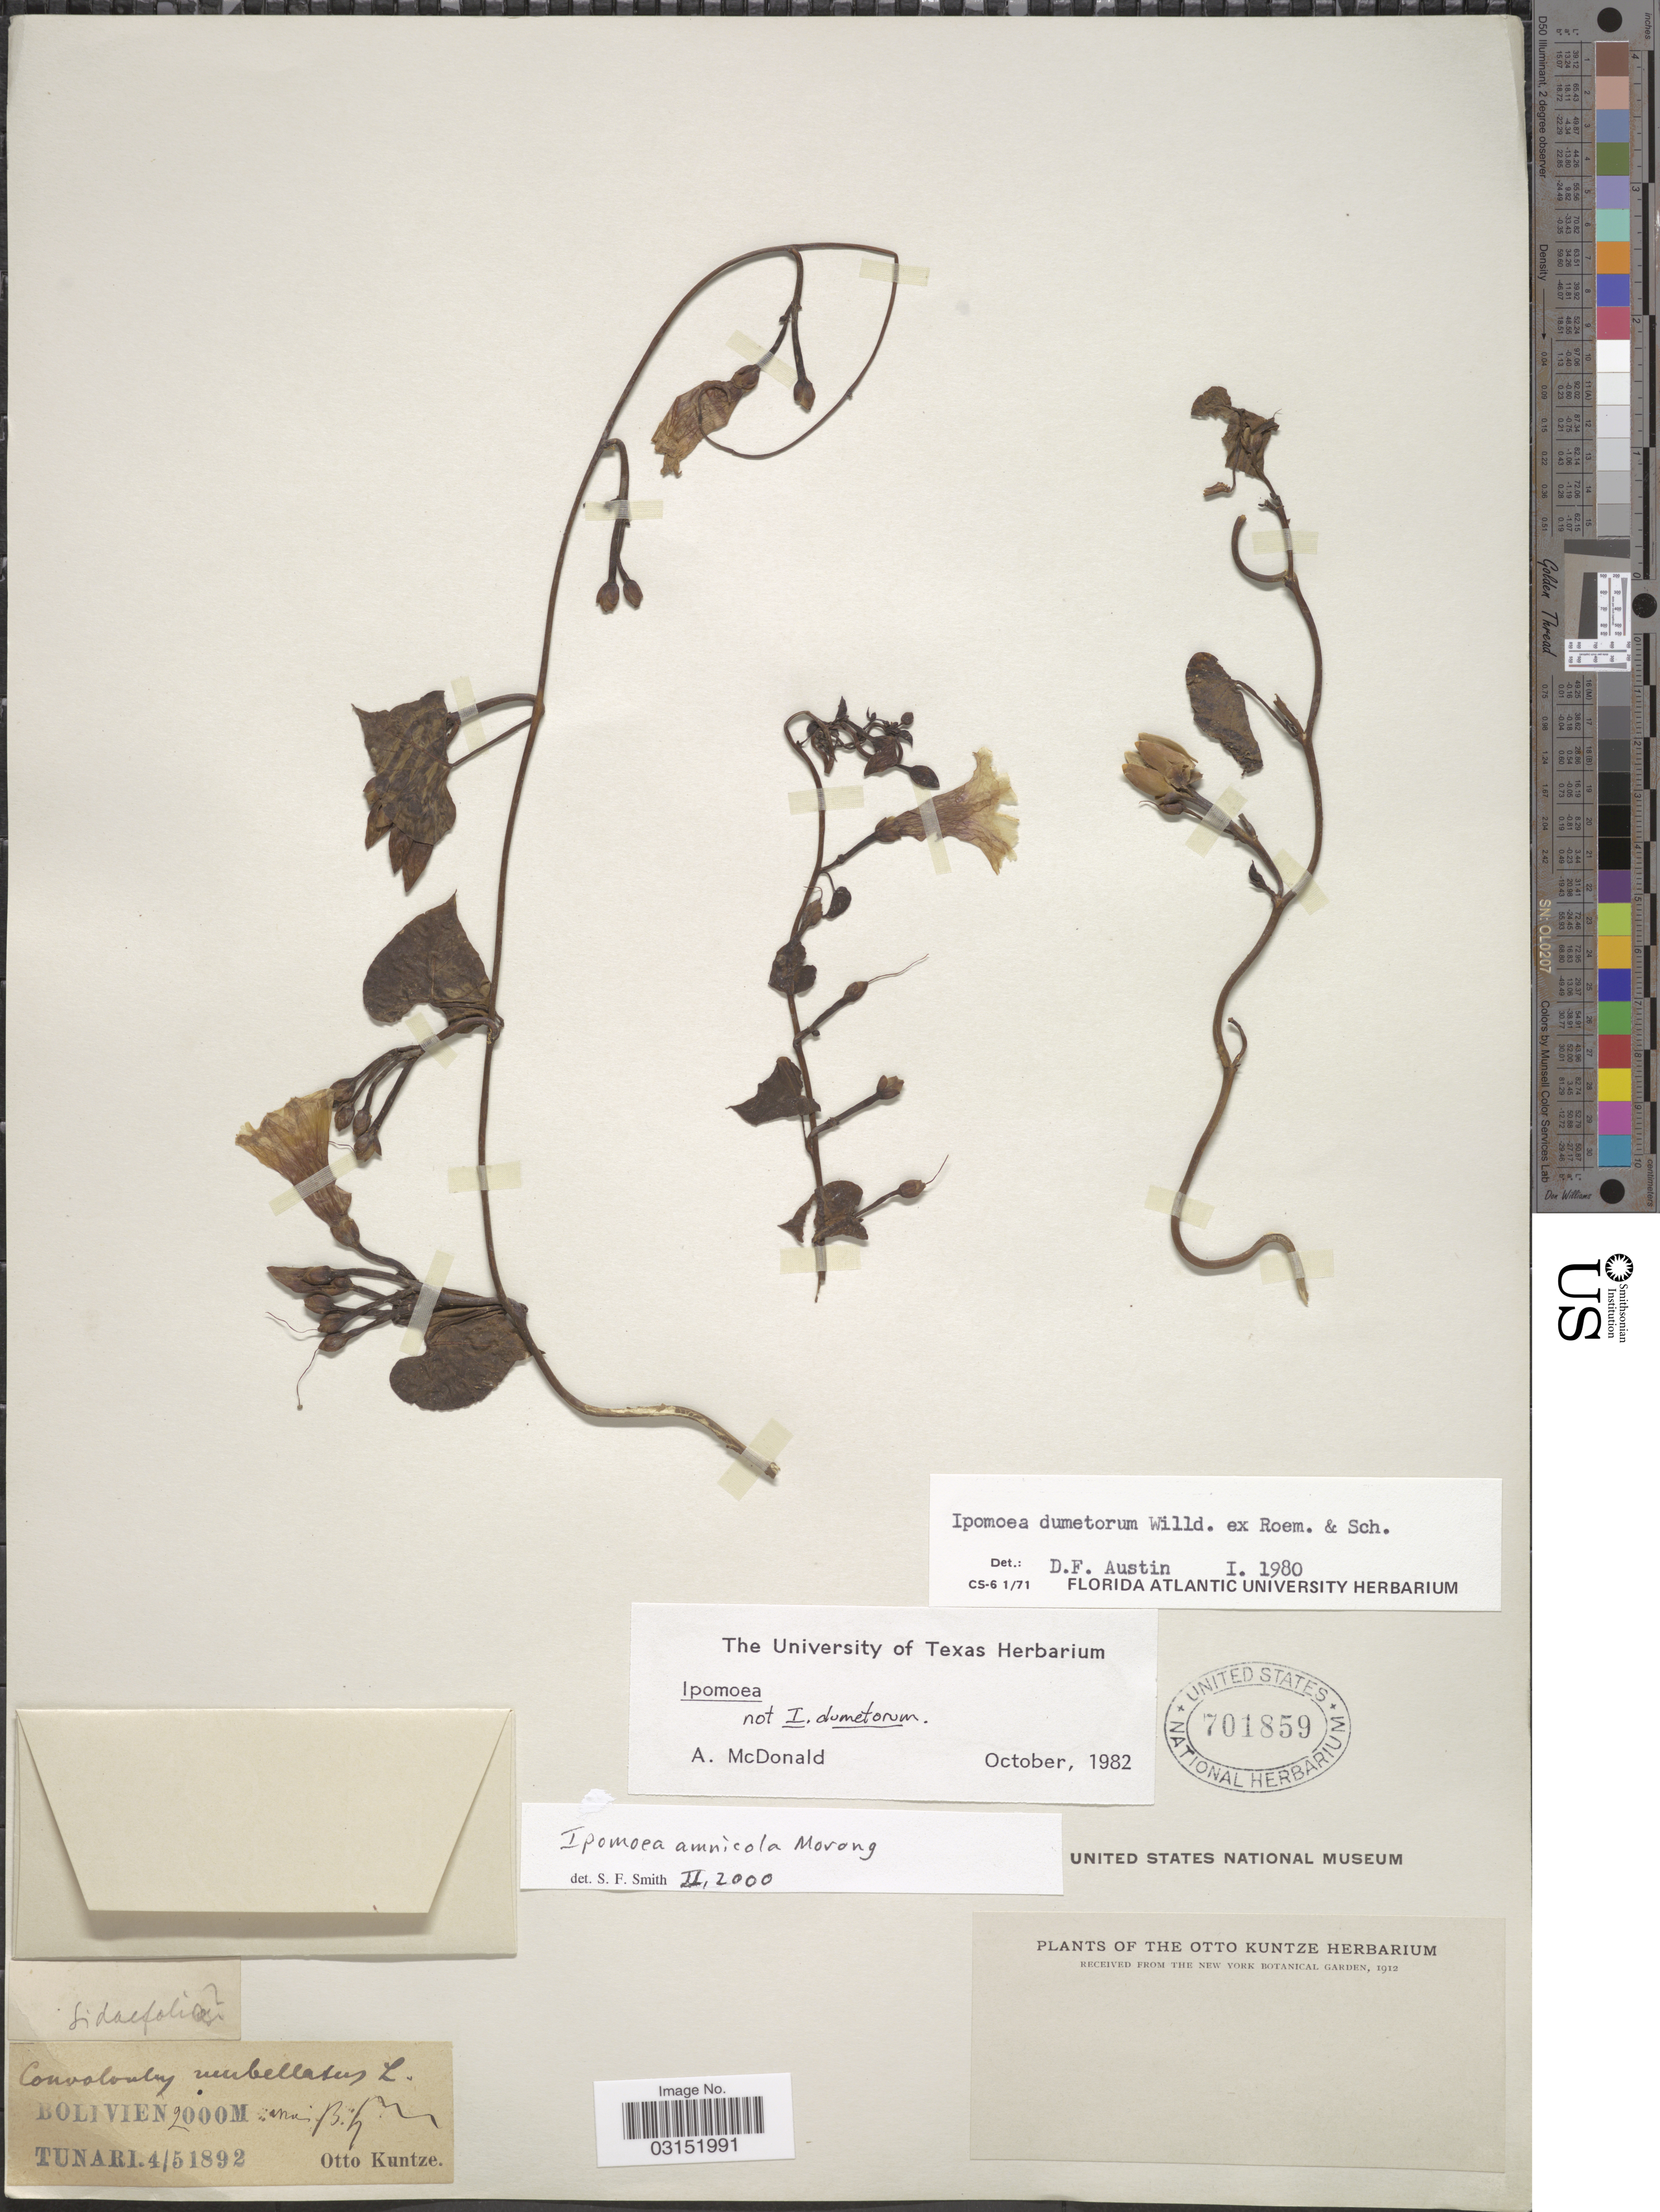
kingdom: Plantae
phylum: Tracheophyta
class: Magnoliopsida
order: Solanales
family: Convolvulaceae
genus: Ipomoea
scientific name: Ipomoea amnicola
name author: Morong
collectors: C.E.O. Kuntze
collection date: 1892-05-04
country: Bolivia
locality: Bolivien, Tunari.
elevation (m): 2000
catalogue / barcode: US 701859